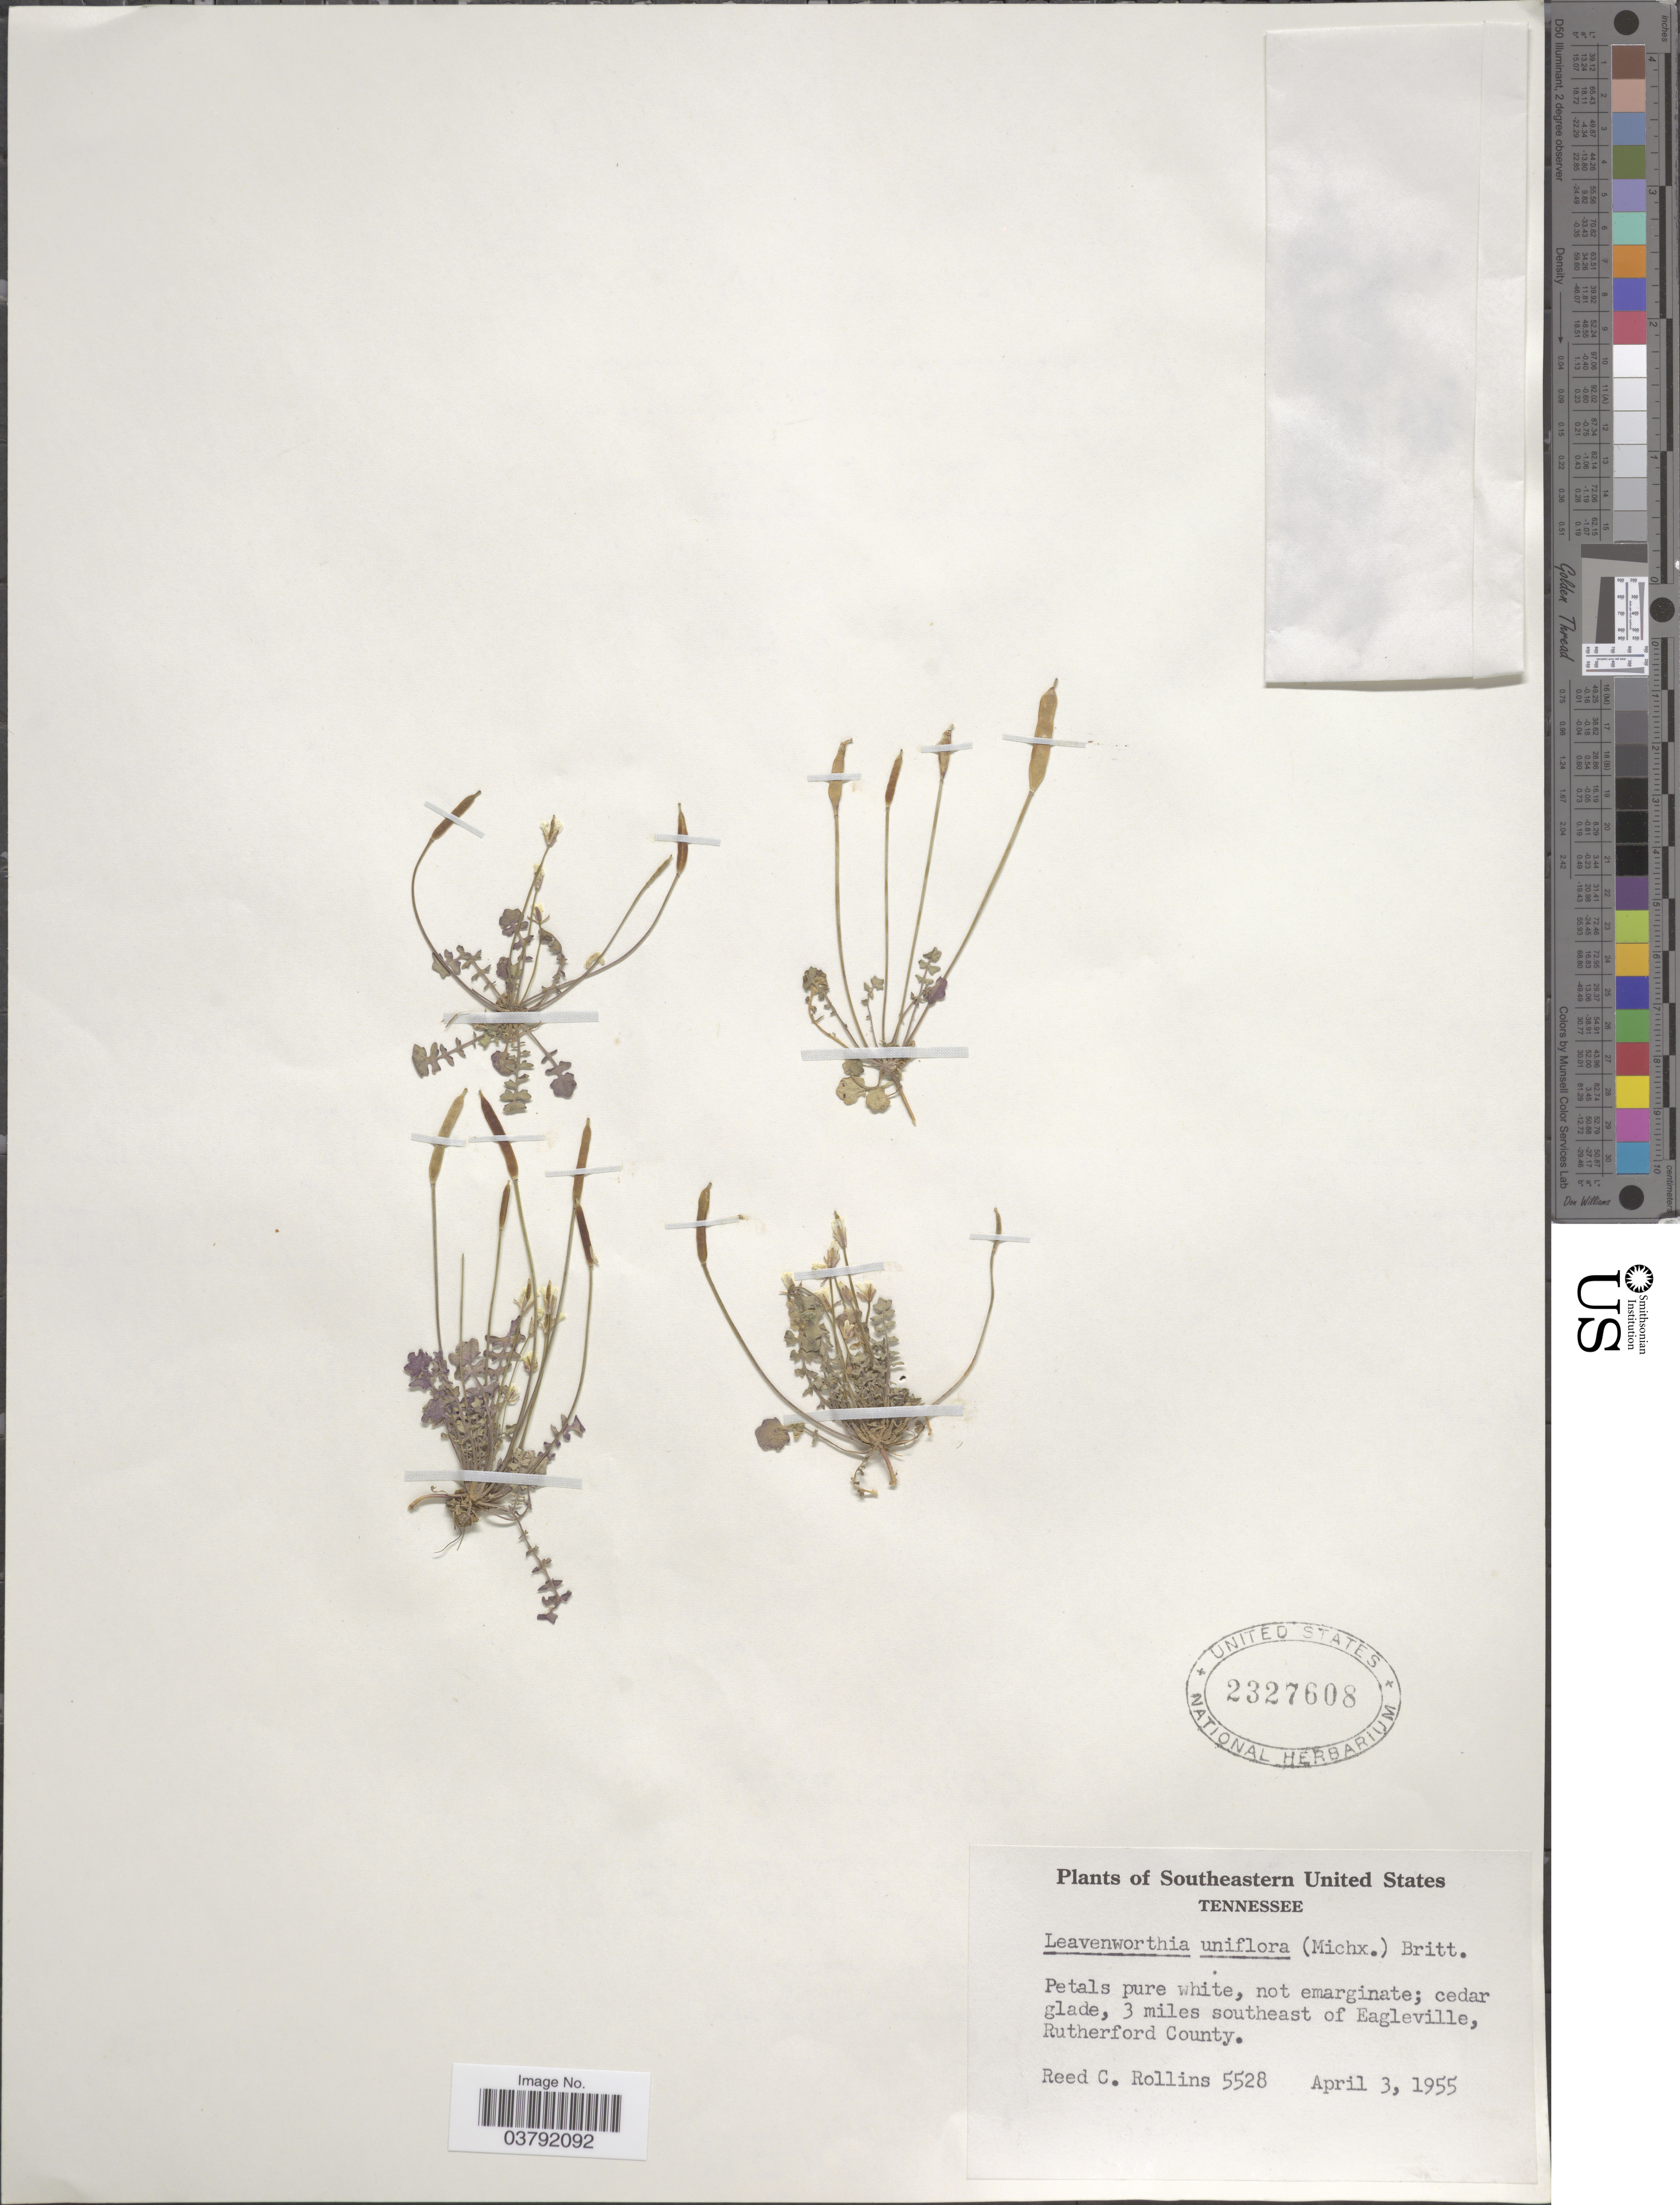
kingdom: Plantae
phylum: Tracheophyta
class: Magnoliopsida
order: Brassicales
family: Brassicaceae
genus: Leavenworthia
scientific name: Leavenworthia uniflora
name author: (Michx.) Britton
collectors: R. C. Rollins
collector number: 5528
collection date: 1955-04-03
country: United States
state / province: Tennessee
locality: Southeastern United States. 3 miles southeast of Eagleville, Rutherford County.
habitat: cedar glade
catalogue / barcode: US 2327608